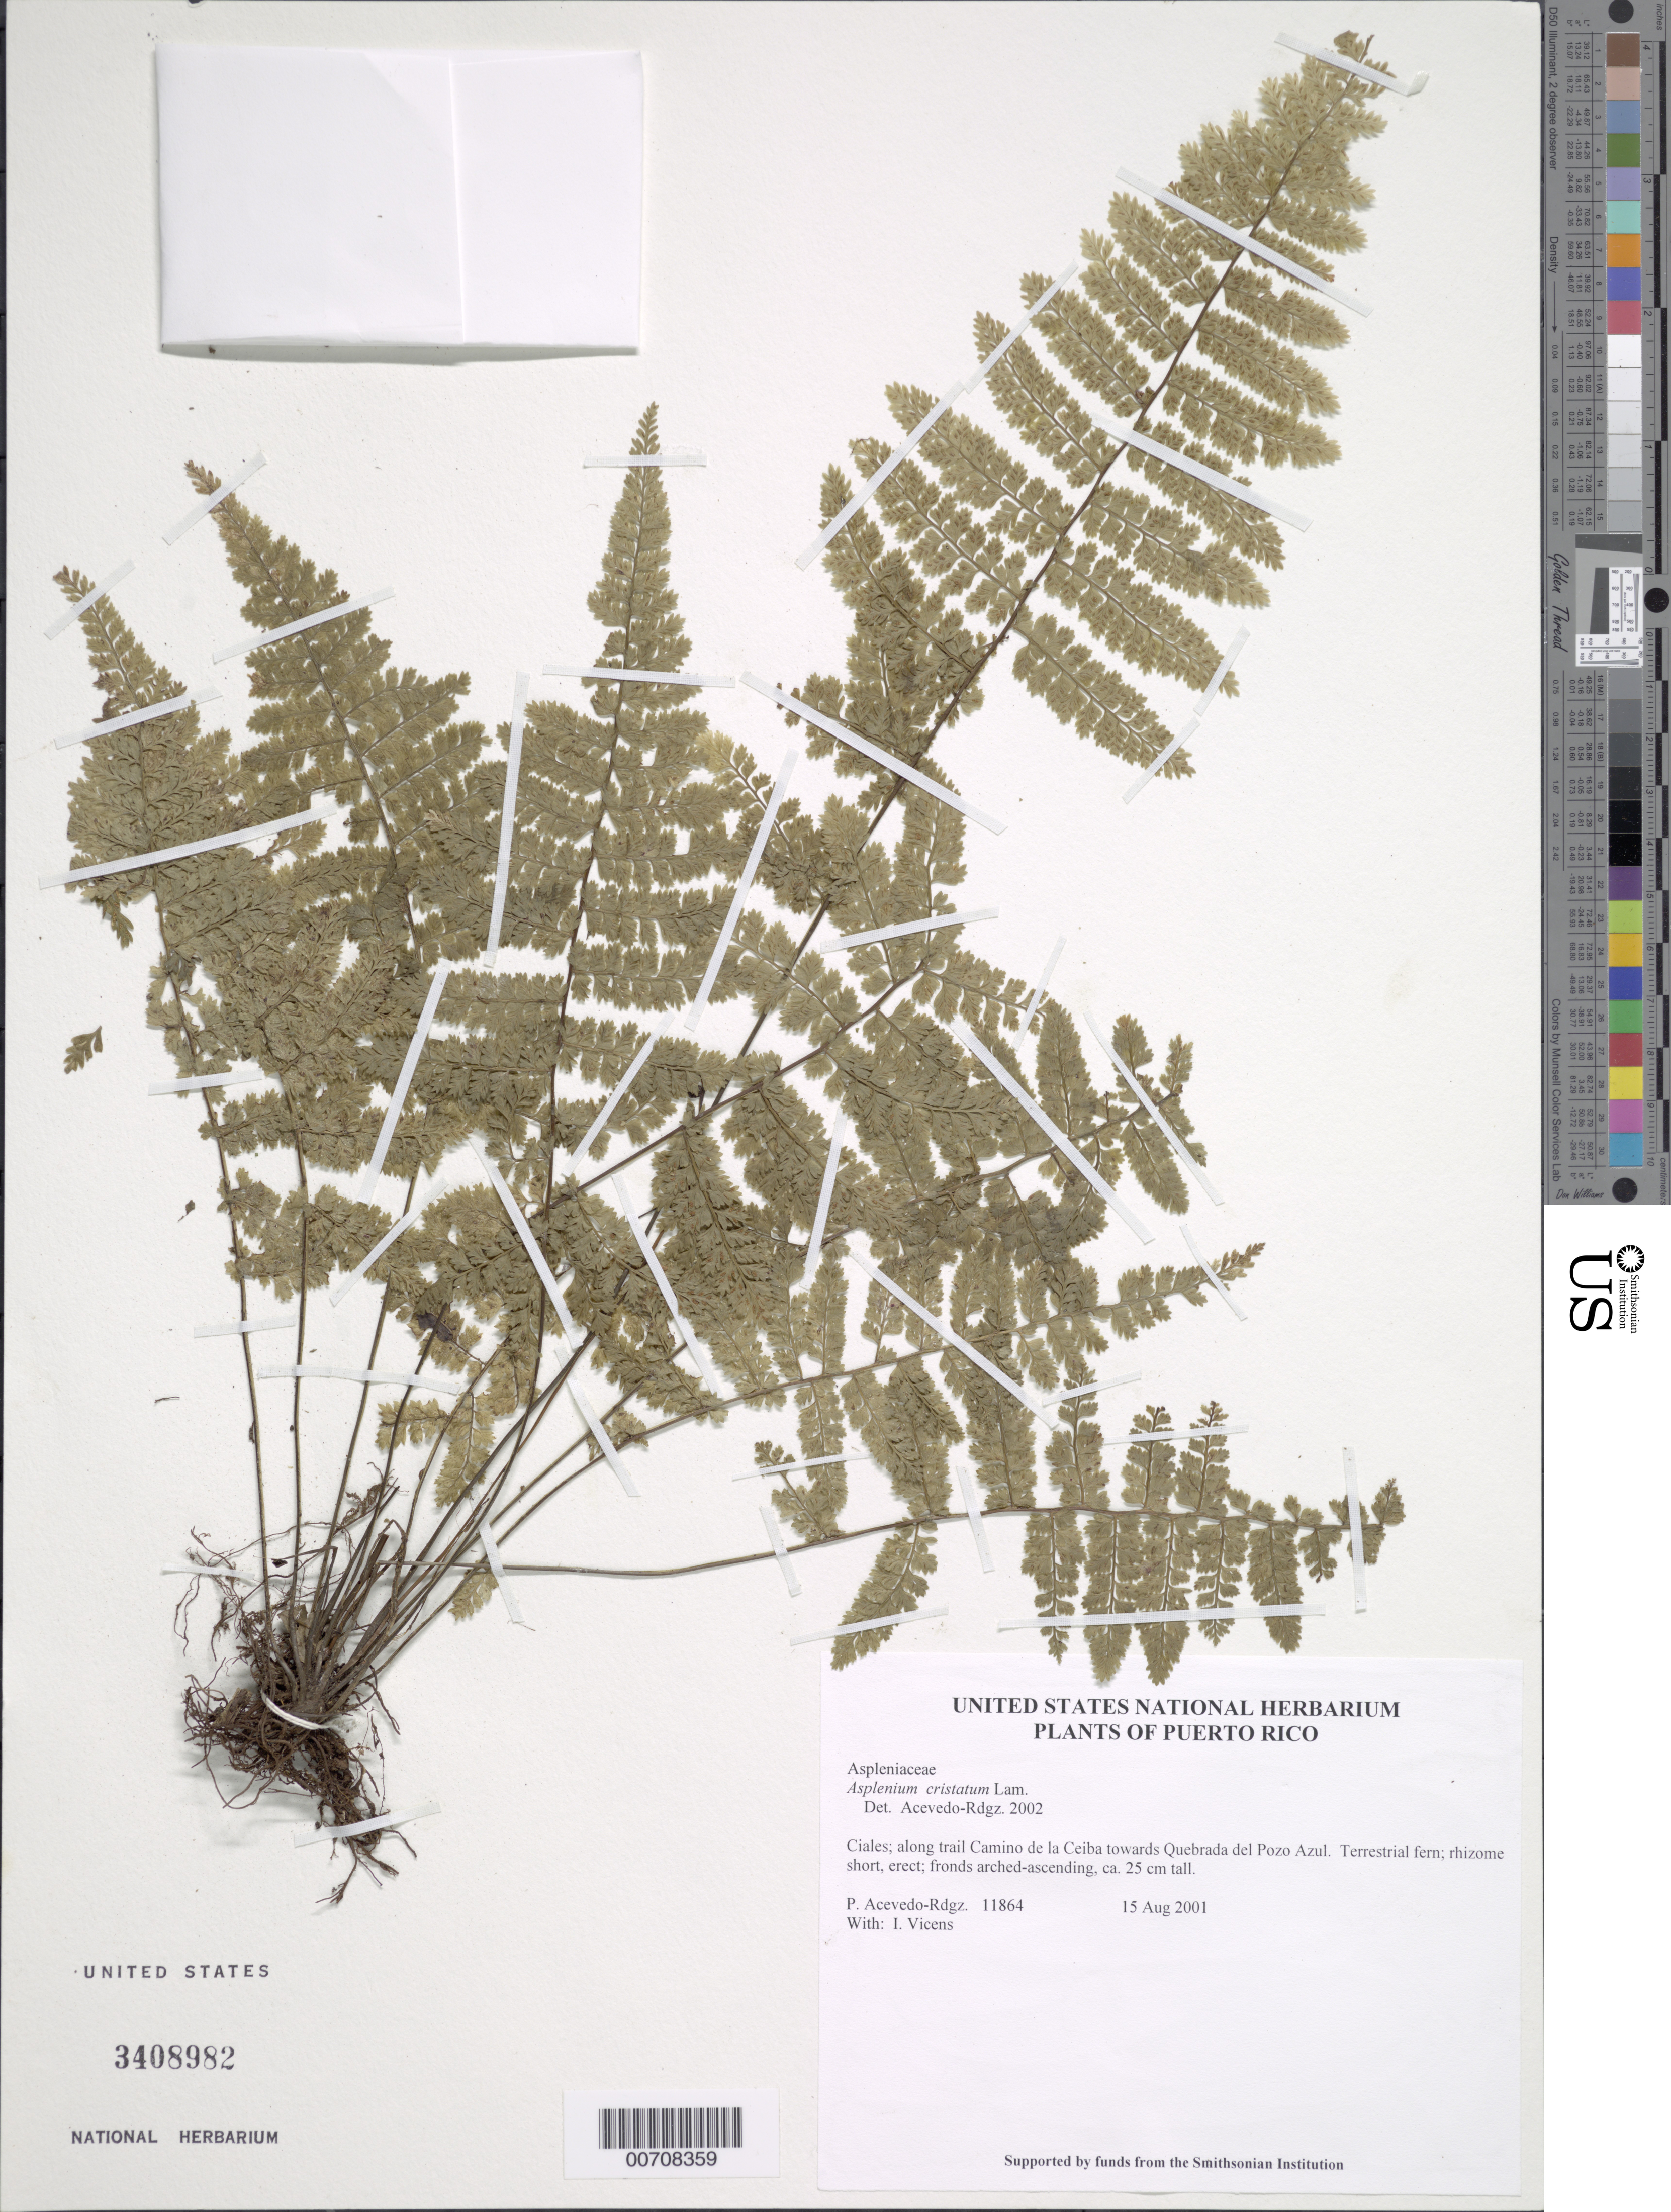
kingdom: Plantae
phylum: Tracheophyta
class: Polypodiopsida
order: Polypodiales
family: Aspleniaceae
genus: Asplenium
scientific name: Asplenium cristatum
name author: Lam.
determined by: Acevedo-Rodríguez, P., (BOT), Smithsonian Institution - National Museum of Natural History (UNITED STATES)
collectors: P. Acevedo-Rodr. & I. Vicens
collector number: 11864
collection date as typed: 15 Aug 2001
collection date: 2001-08-15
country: Puerto Rico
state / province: Ciales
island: Puerto Rico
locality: Ciales; along trail Camino de la Ceiba towards Quebrada del Pozo Azul.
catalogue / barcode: US 3408982